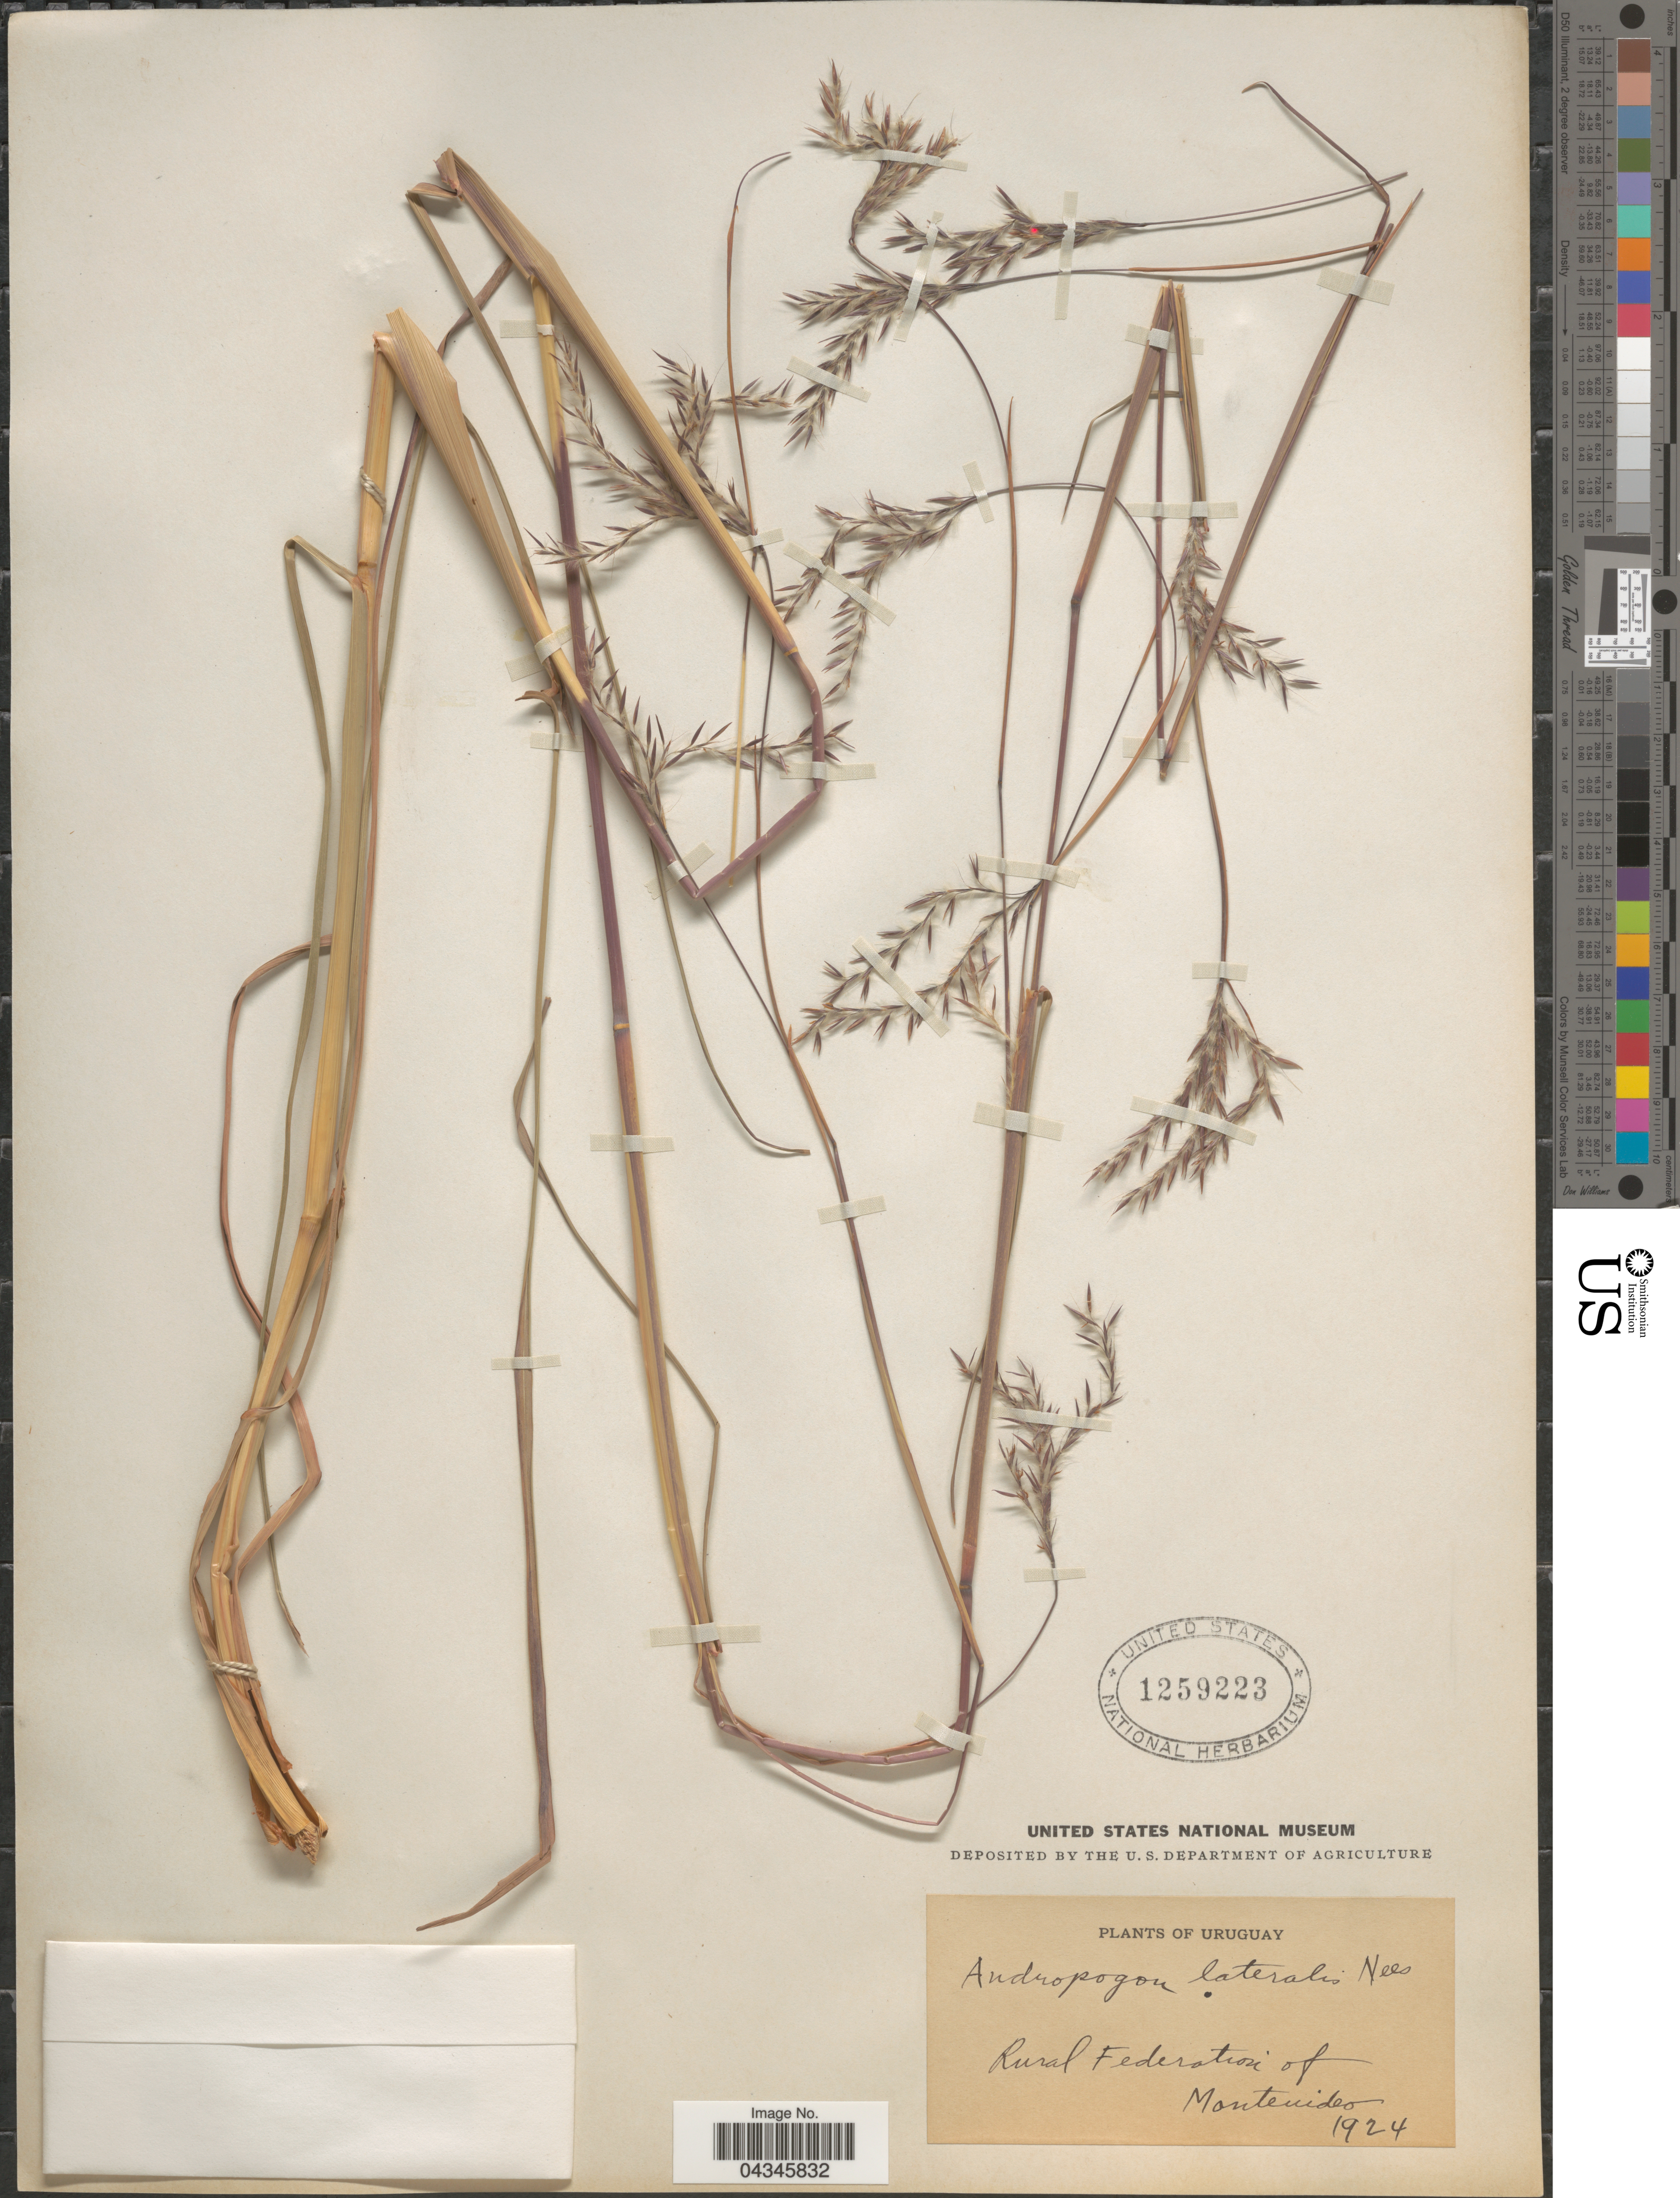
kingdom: Plantae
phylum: Tracheophyta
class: Liliopsida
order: Poales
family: Poaceae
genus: Andropogon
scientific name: Andropogon lateralis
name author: Nees in Mart.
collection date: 1924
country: Uruguay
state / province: Montevideo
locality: Rural Federation of Montevideo.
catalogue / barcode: US 1259223